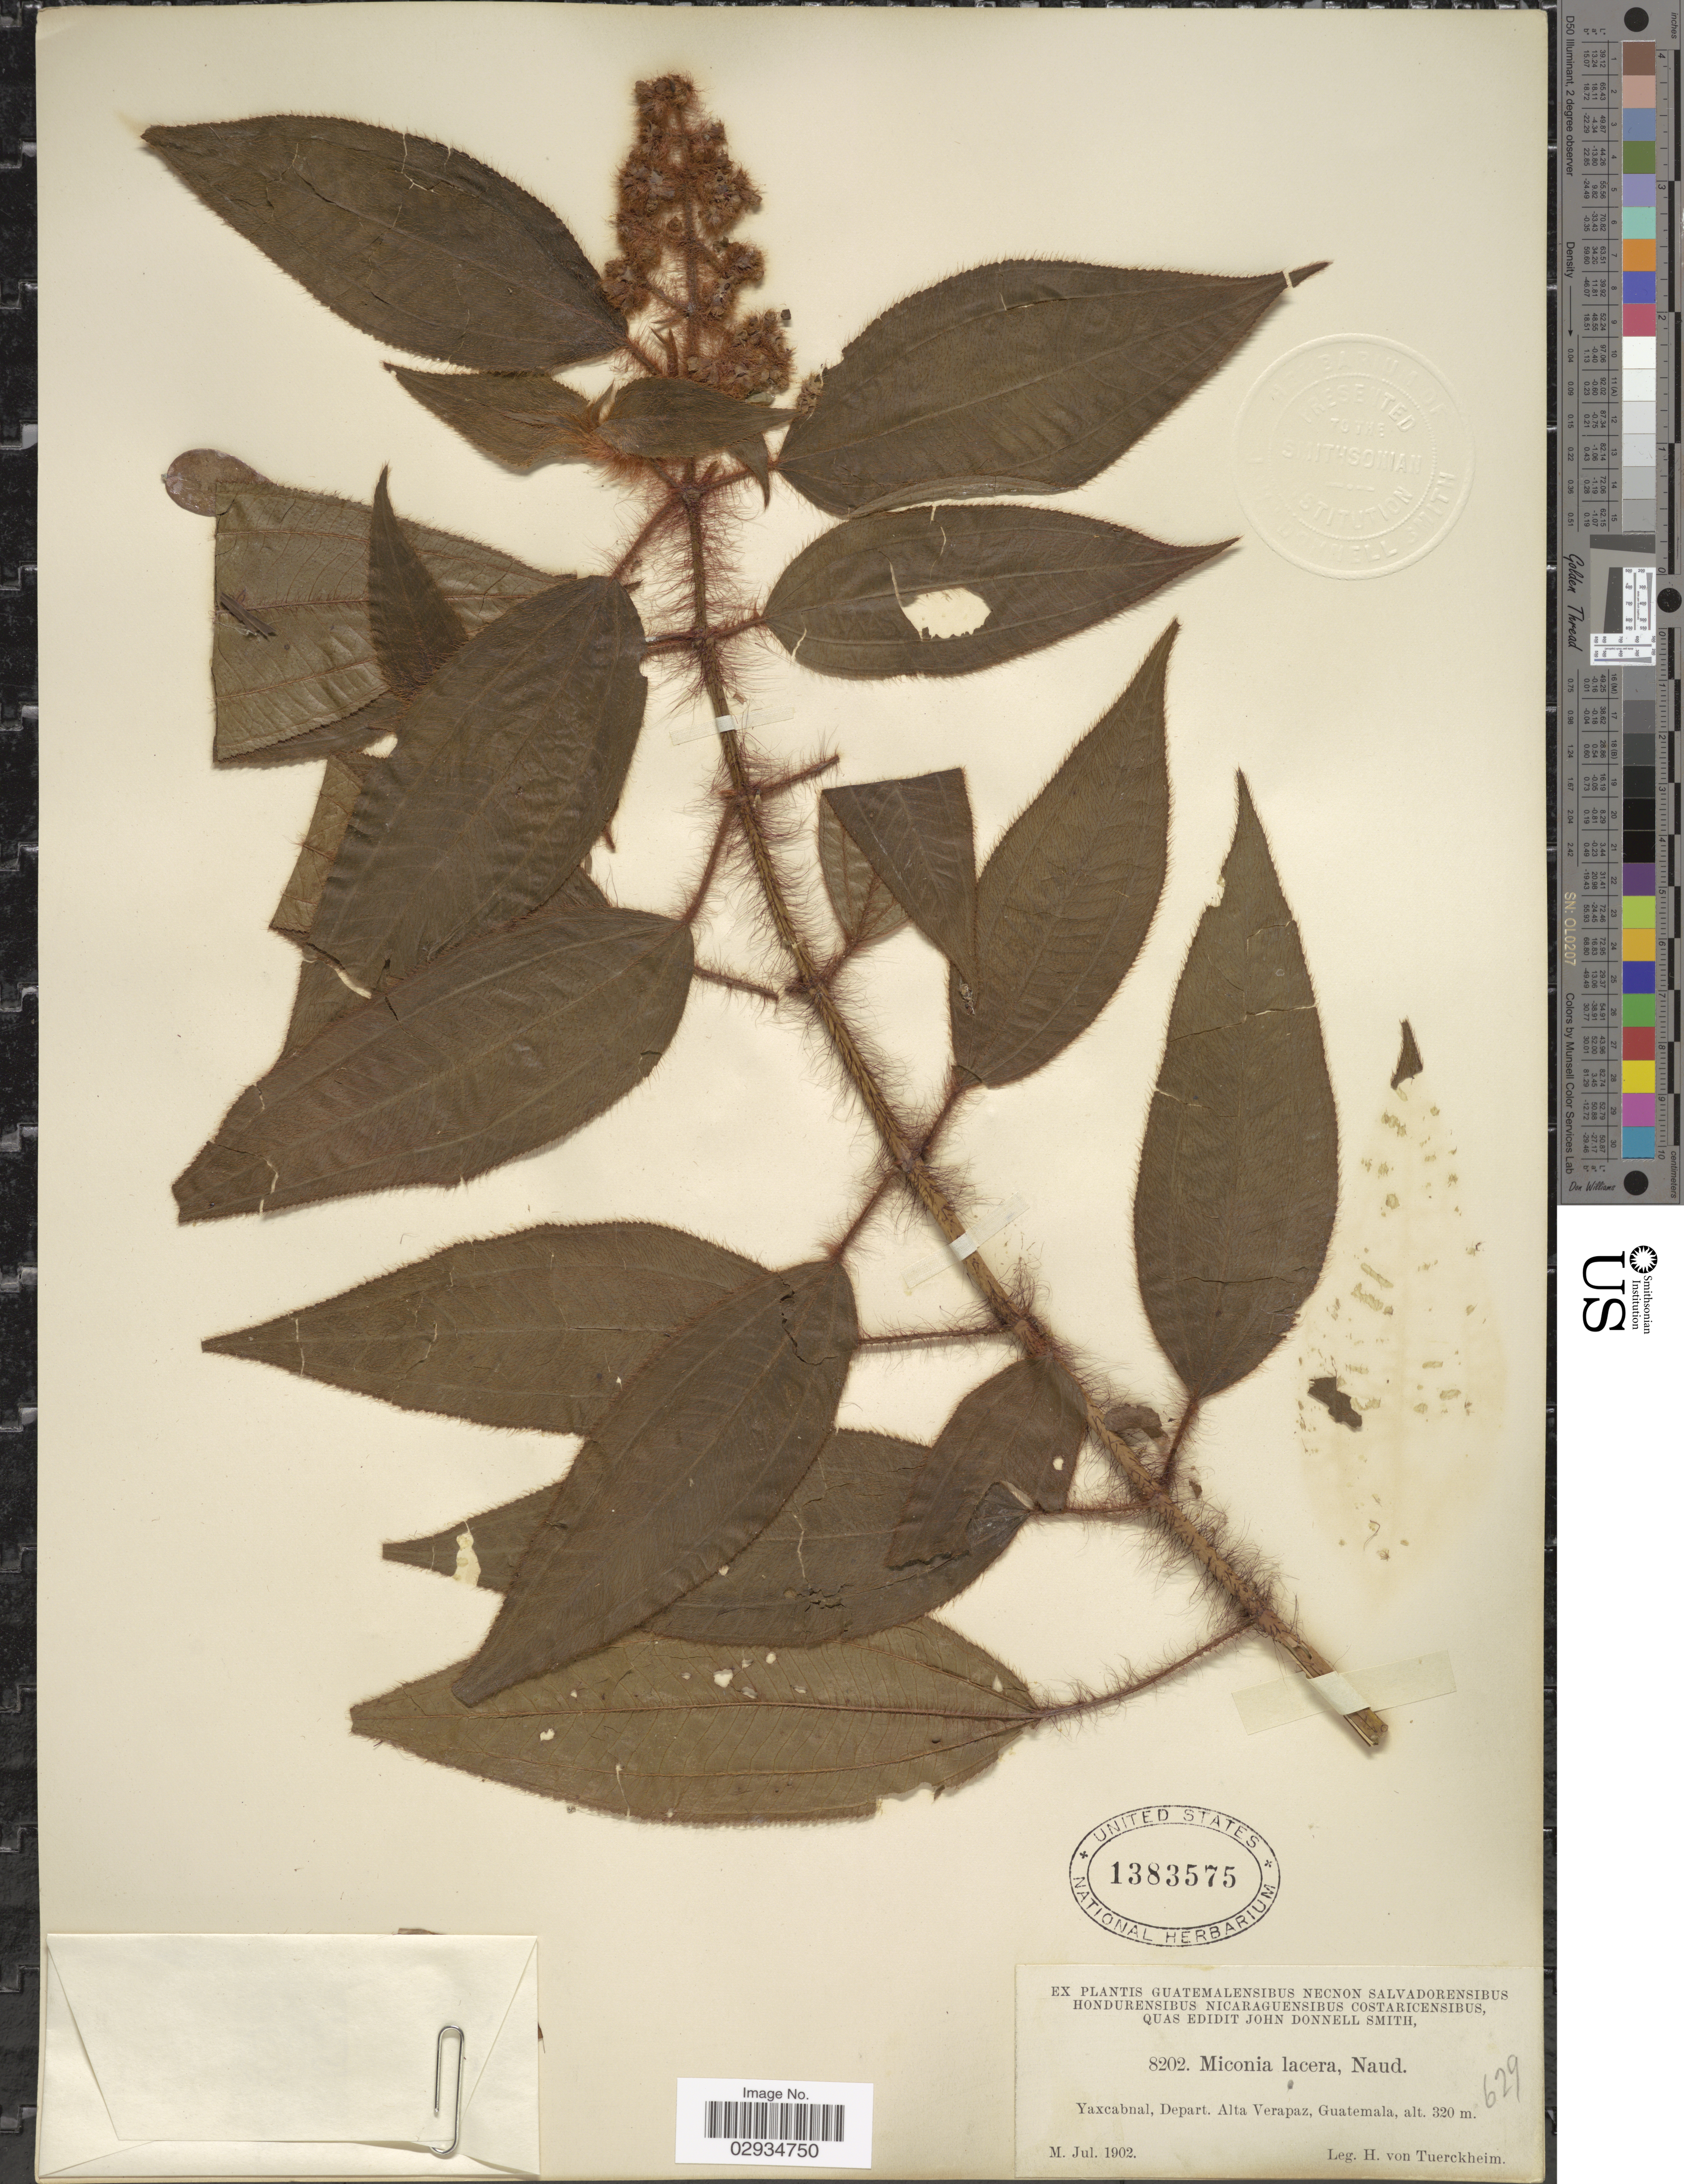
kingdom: Plantae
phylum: Tracheophyta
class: Magnoliopsida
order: Myrtales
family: Melastomataceae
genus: Miconia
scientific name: Miconia lacera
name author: (Bonpl.) Naudin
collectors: H. von Türckheim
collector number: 8202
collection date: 1902-07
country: Guatemala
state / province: Alta Verapaz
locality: Yaxcabnal, Depart. Alta Verapaz.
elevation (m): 320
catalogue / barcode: US 1383575